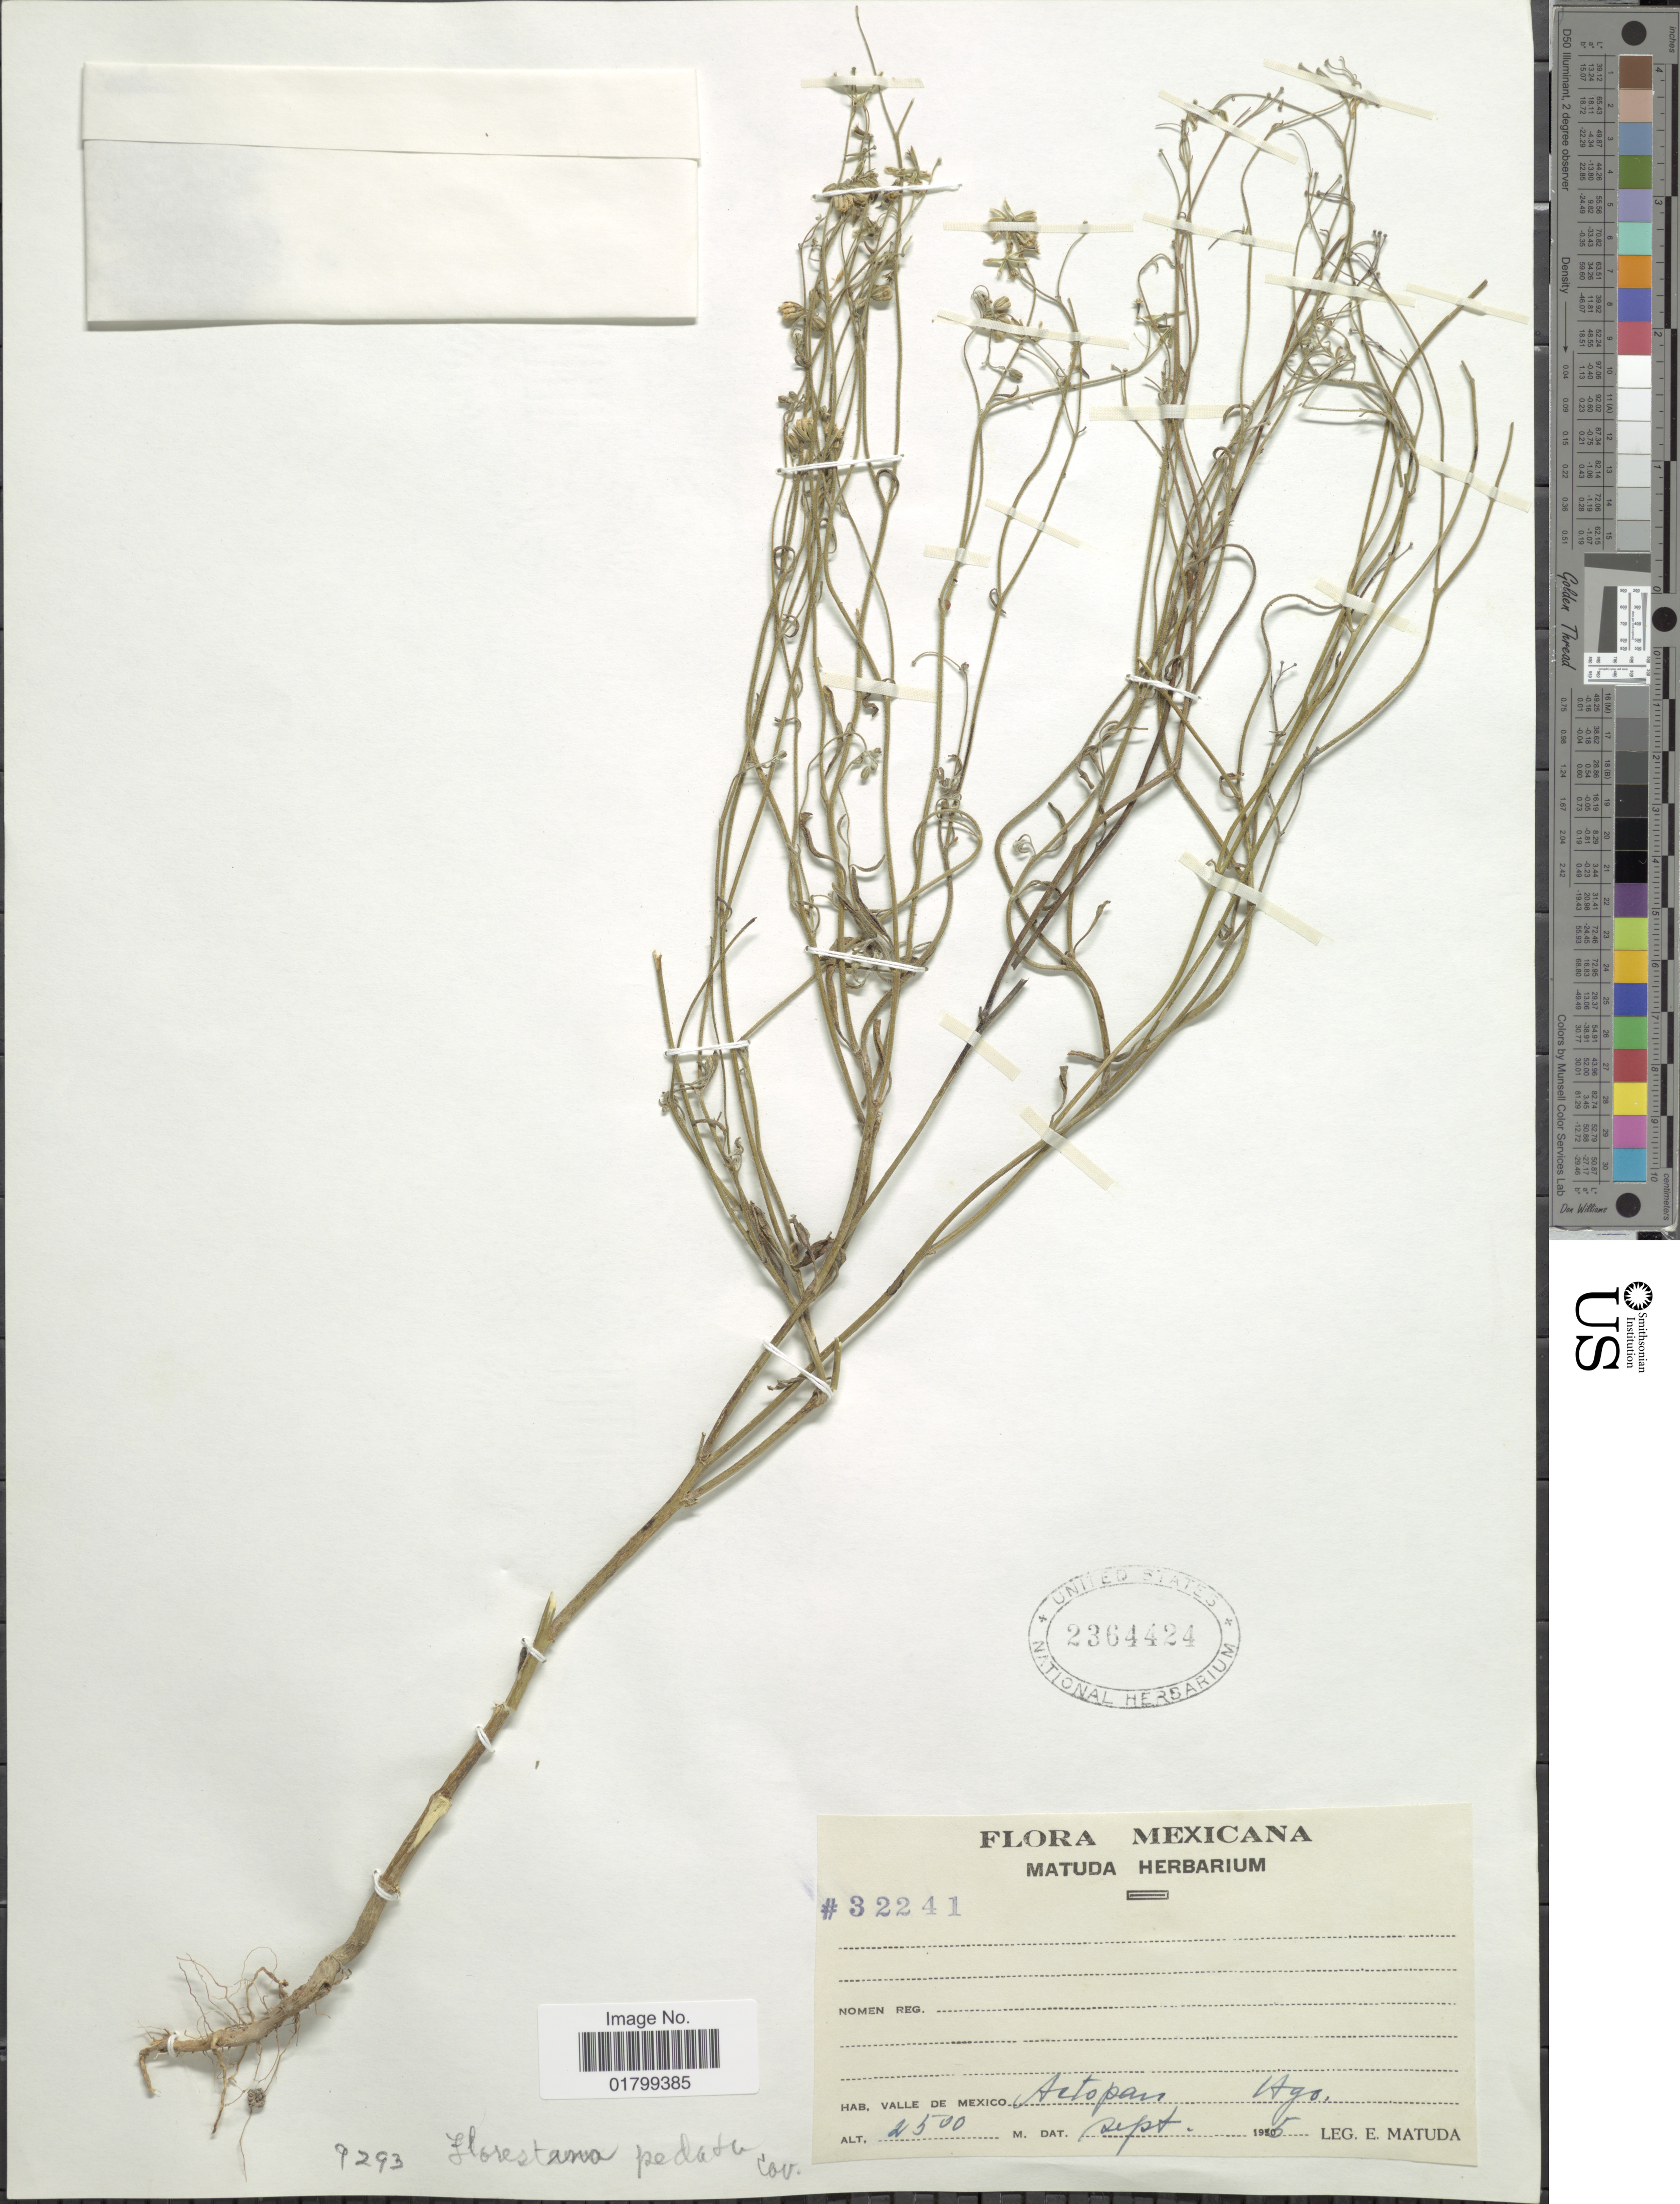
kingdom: Plantae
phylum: Tracheophyta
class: Magnoliopsida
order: Asterales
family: Asteraceae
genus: Florestina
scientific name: Florestina pedata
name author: (Cav.) Cass.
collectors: E. Matuda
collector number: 32241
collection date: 1905-09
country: Mexico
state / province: Hidalgo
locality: Valle de Mexico, Actopan, Hgo.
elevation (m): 2500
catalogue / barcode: US 2364424